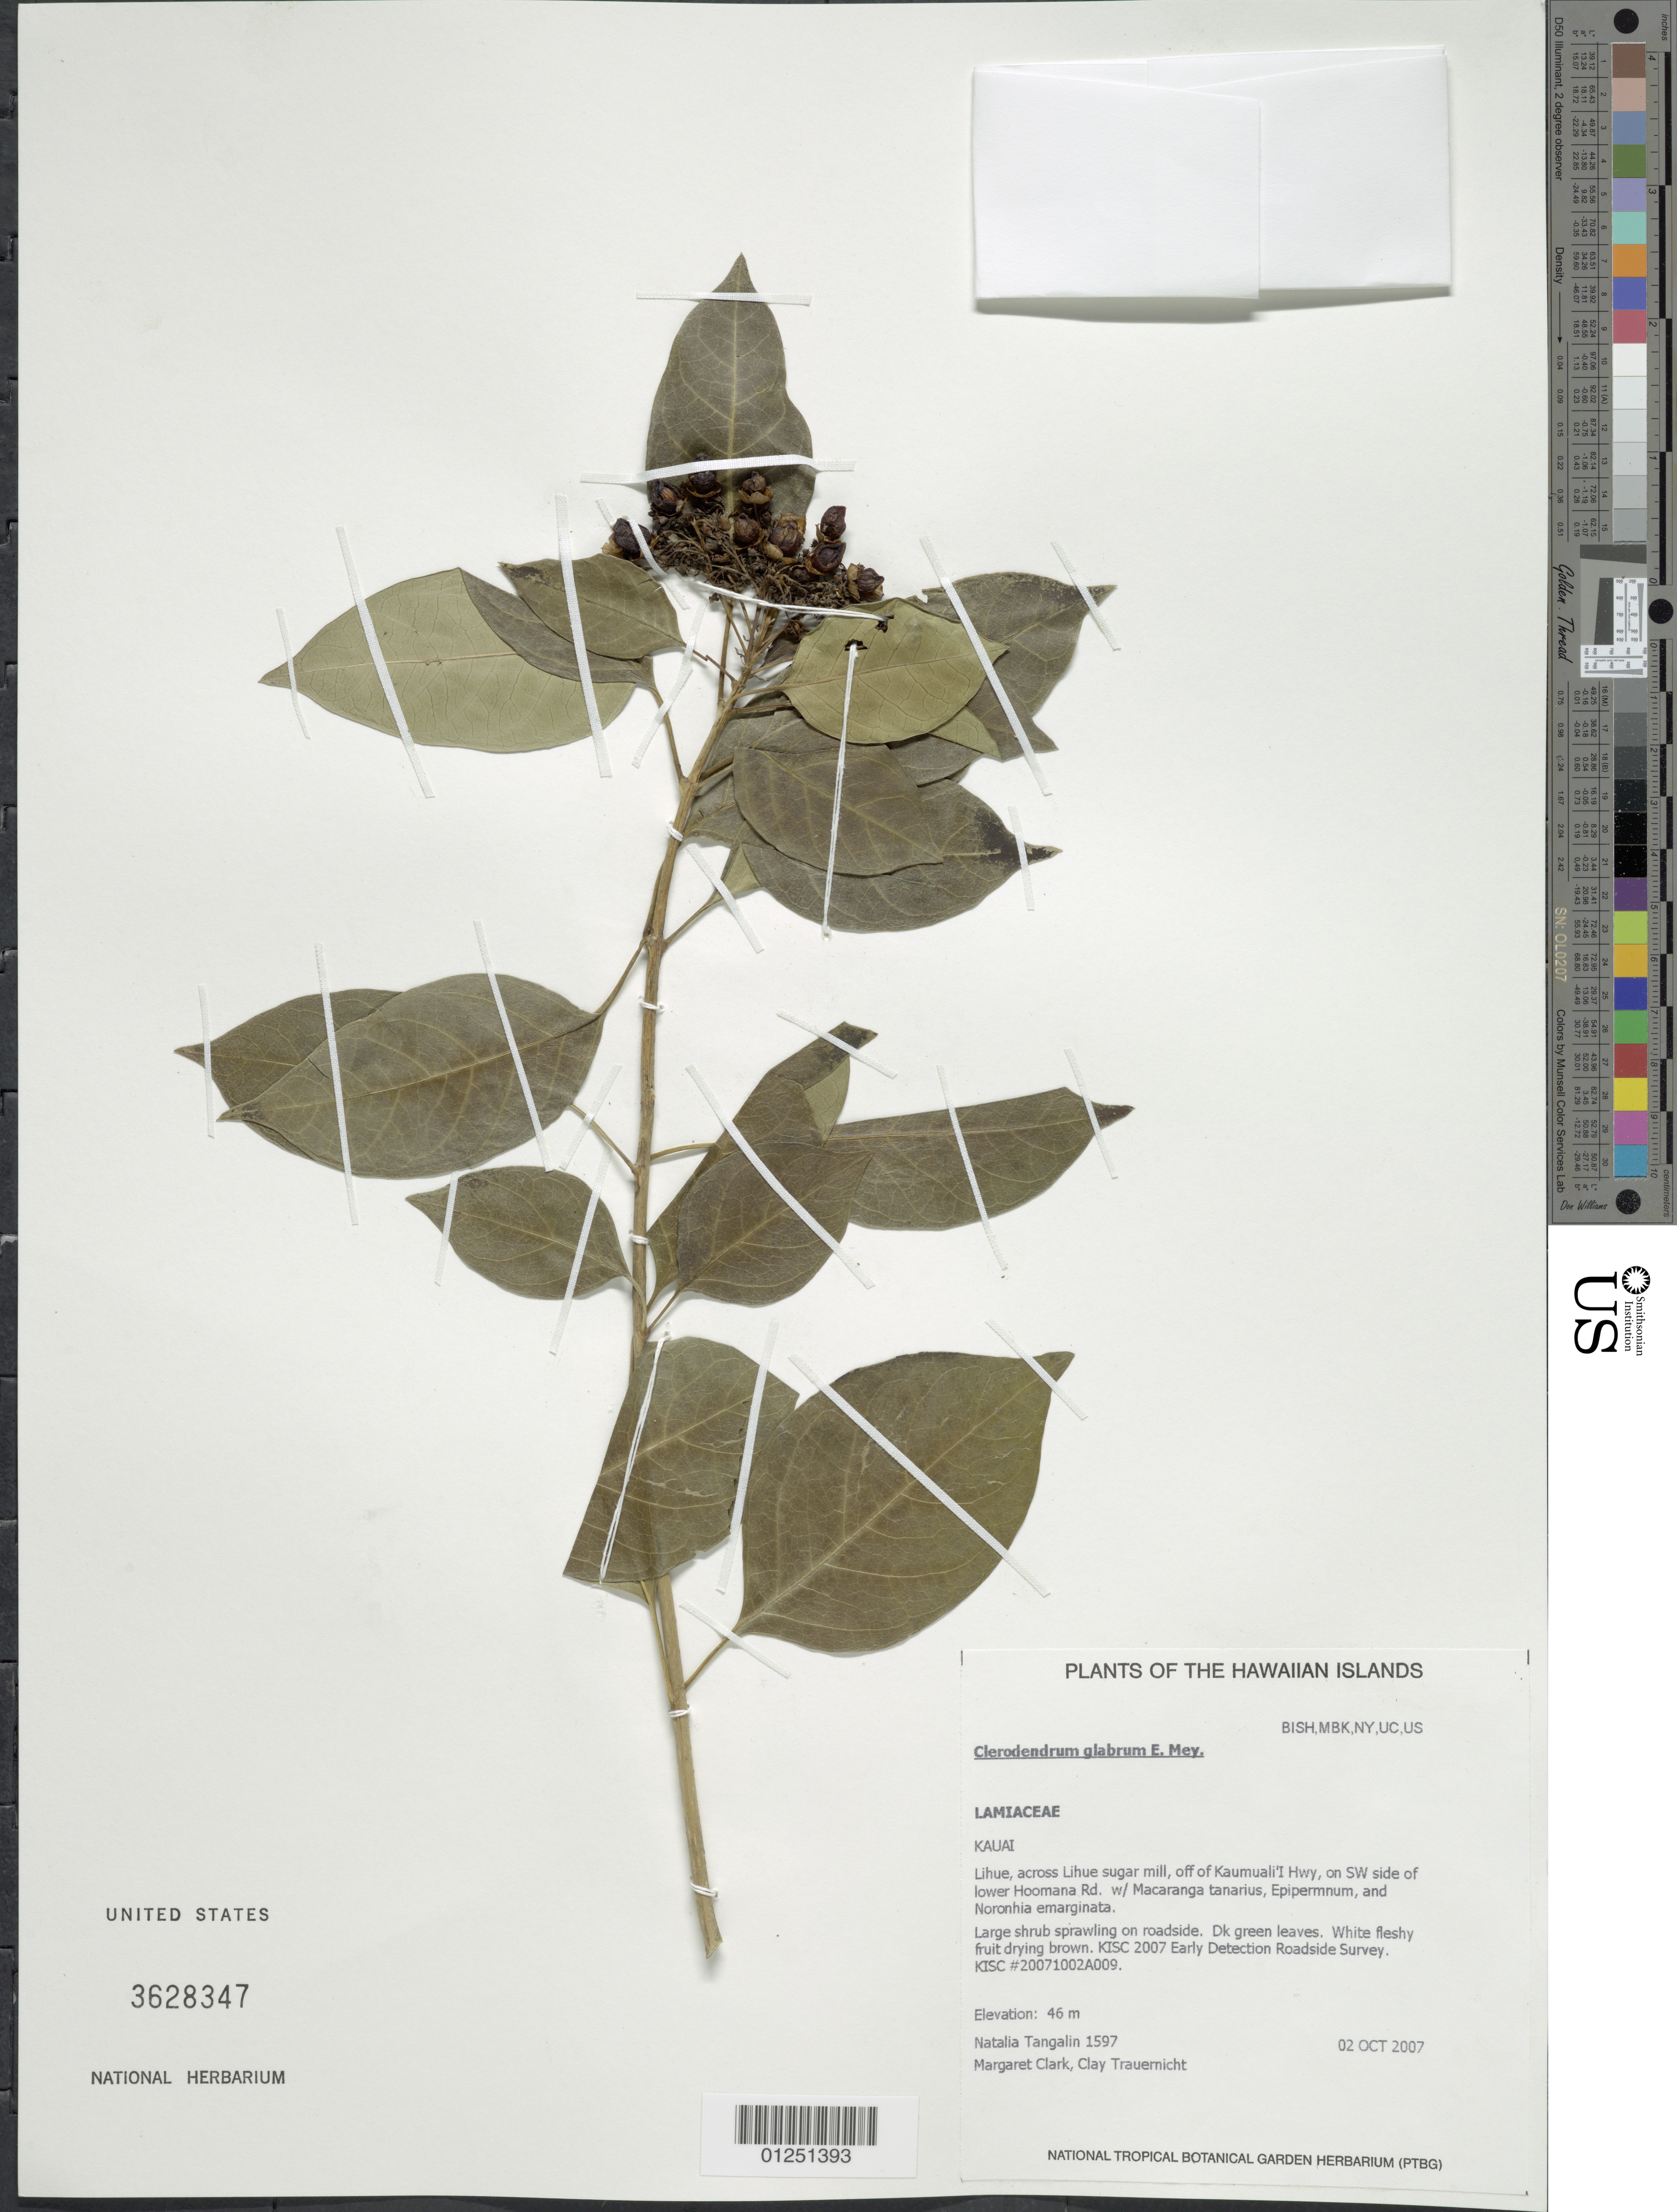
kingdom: Plantae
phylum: Tracheophyta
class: Magnoliopsida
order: Lamiales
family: Lamiaceae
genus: Clerodendrum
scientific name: Clerodendrum glabrum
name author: E. Mey.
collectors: N. Tangalin, M. Clark & C. Trauernicht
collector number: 1597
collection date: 2007-10-02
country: United States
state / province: Hawaii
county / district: Kauai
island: Kaua'i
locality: Lihue District, Lihue, across Lihue sugar mill, off of Kaumuali'i Hwy., on SW side of lower Hoomana Rd.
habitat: Roadside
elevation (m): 46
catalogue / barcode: US 3628347